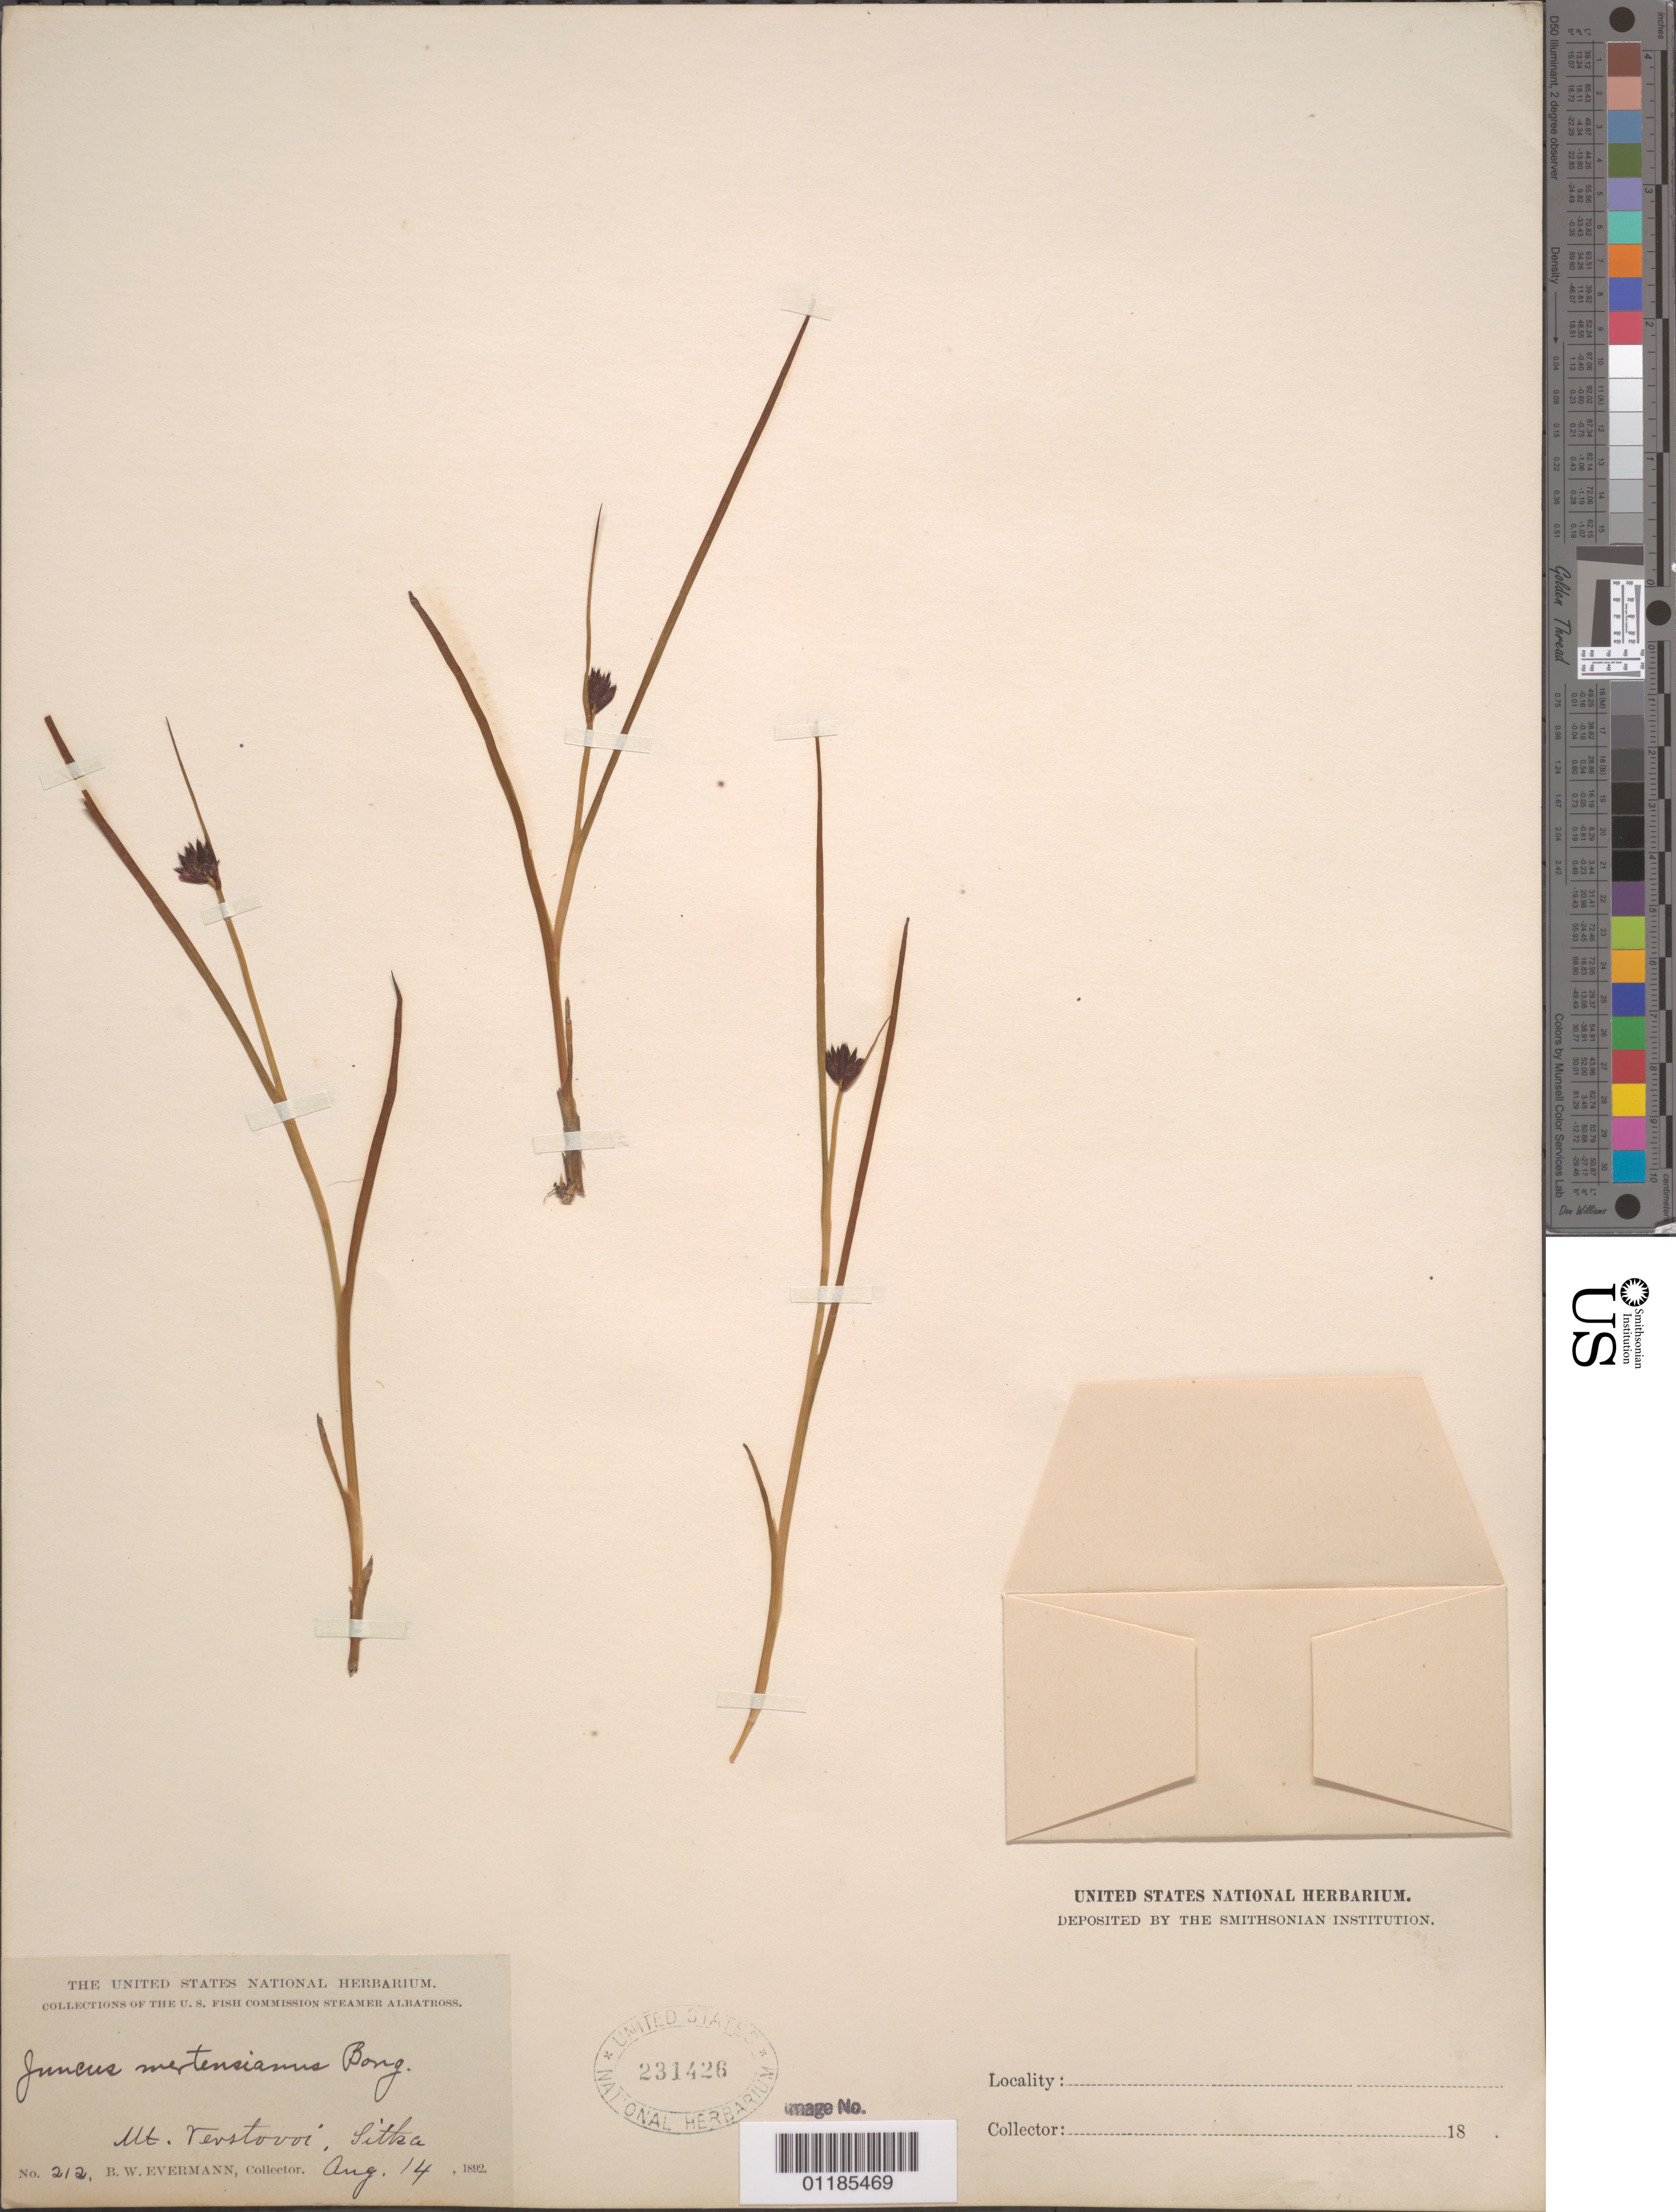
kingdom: Plantae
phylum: Tracheophyta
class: Liliopsida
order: Poales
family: Juncaceae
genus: Juncus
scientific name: Juncus mertensianus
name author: Bong.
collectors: B. W. Evermann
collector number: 212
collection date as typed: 14 Aug 1892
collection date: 1892-08-14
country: United States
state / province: Alaska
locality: Mt. Verstovi, Sitka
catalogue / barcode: US 231426